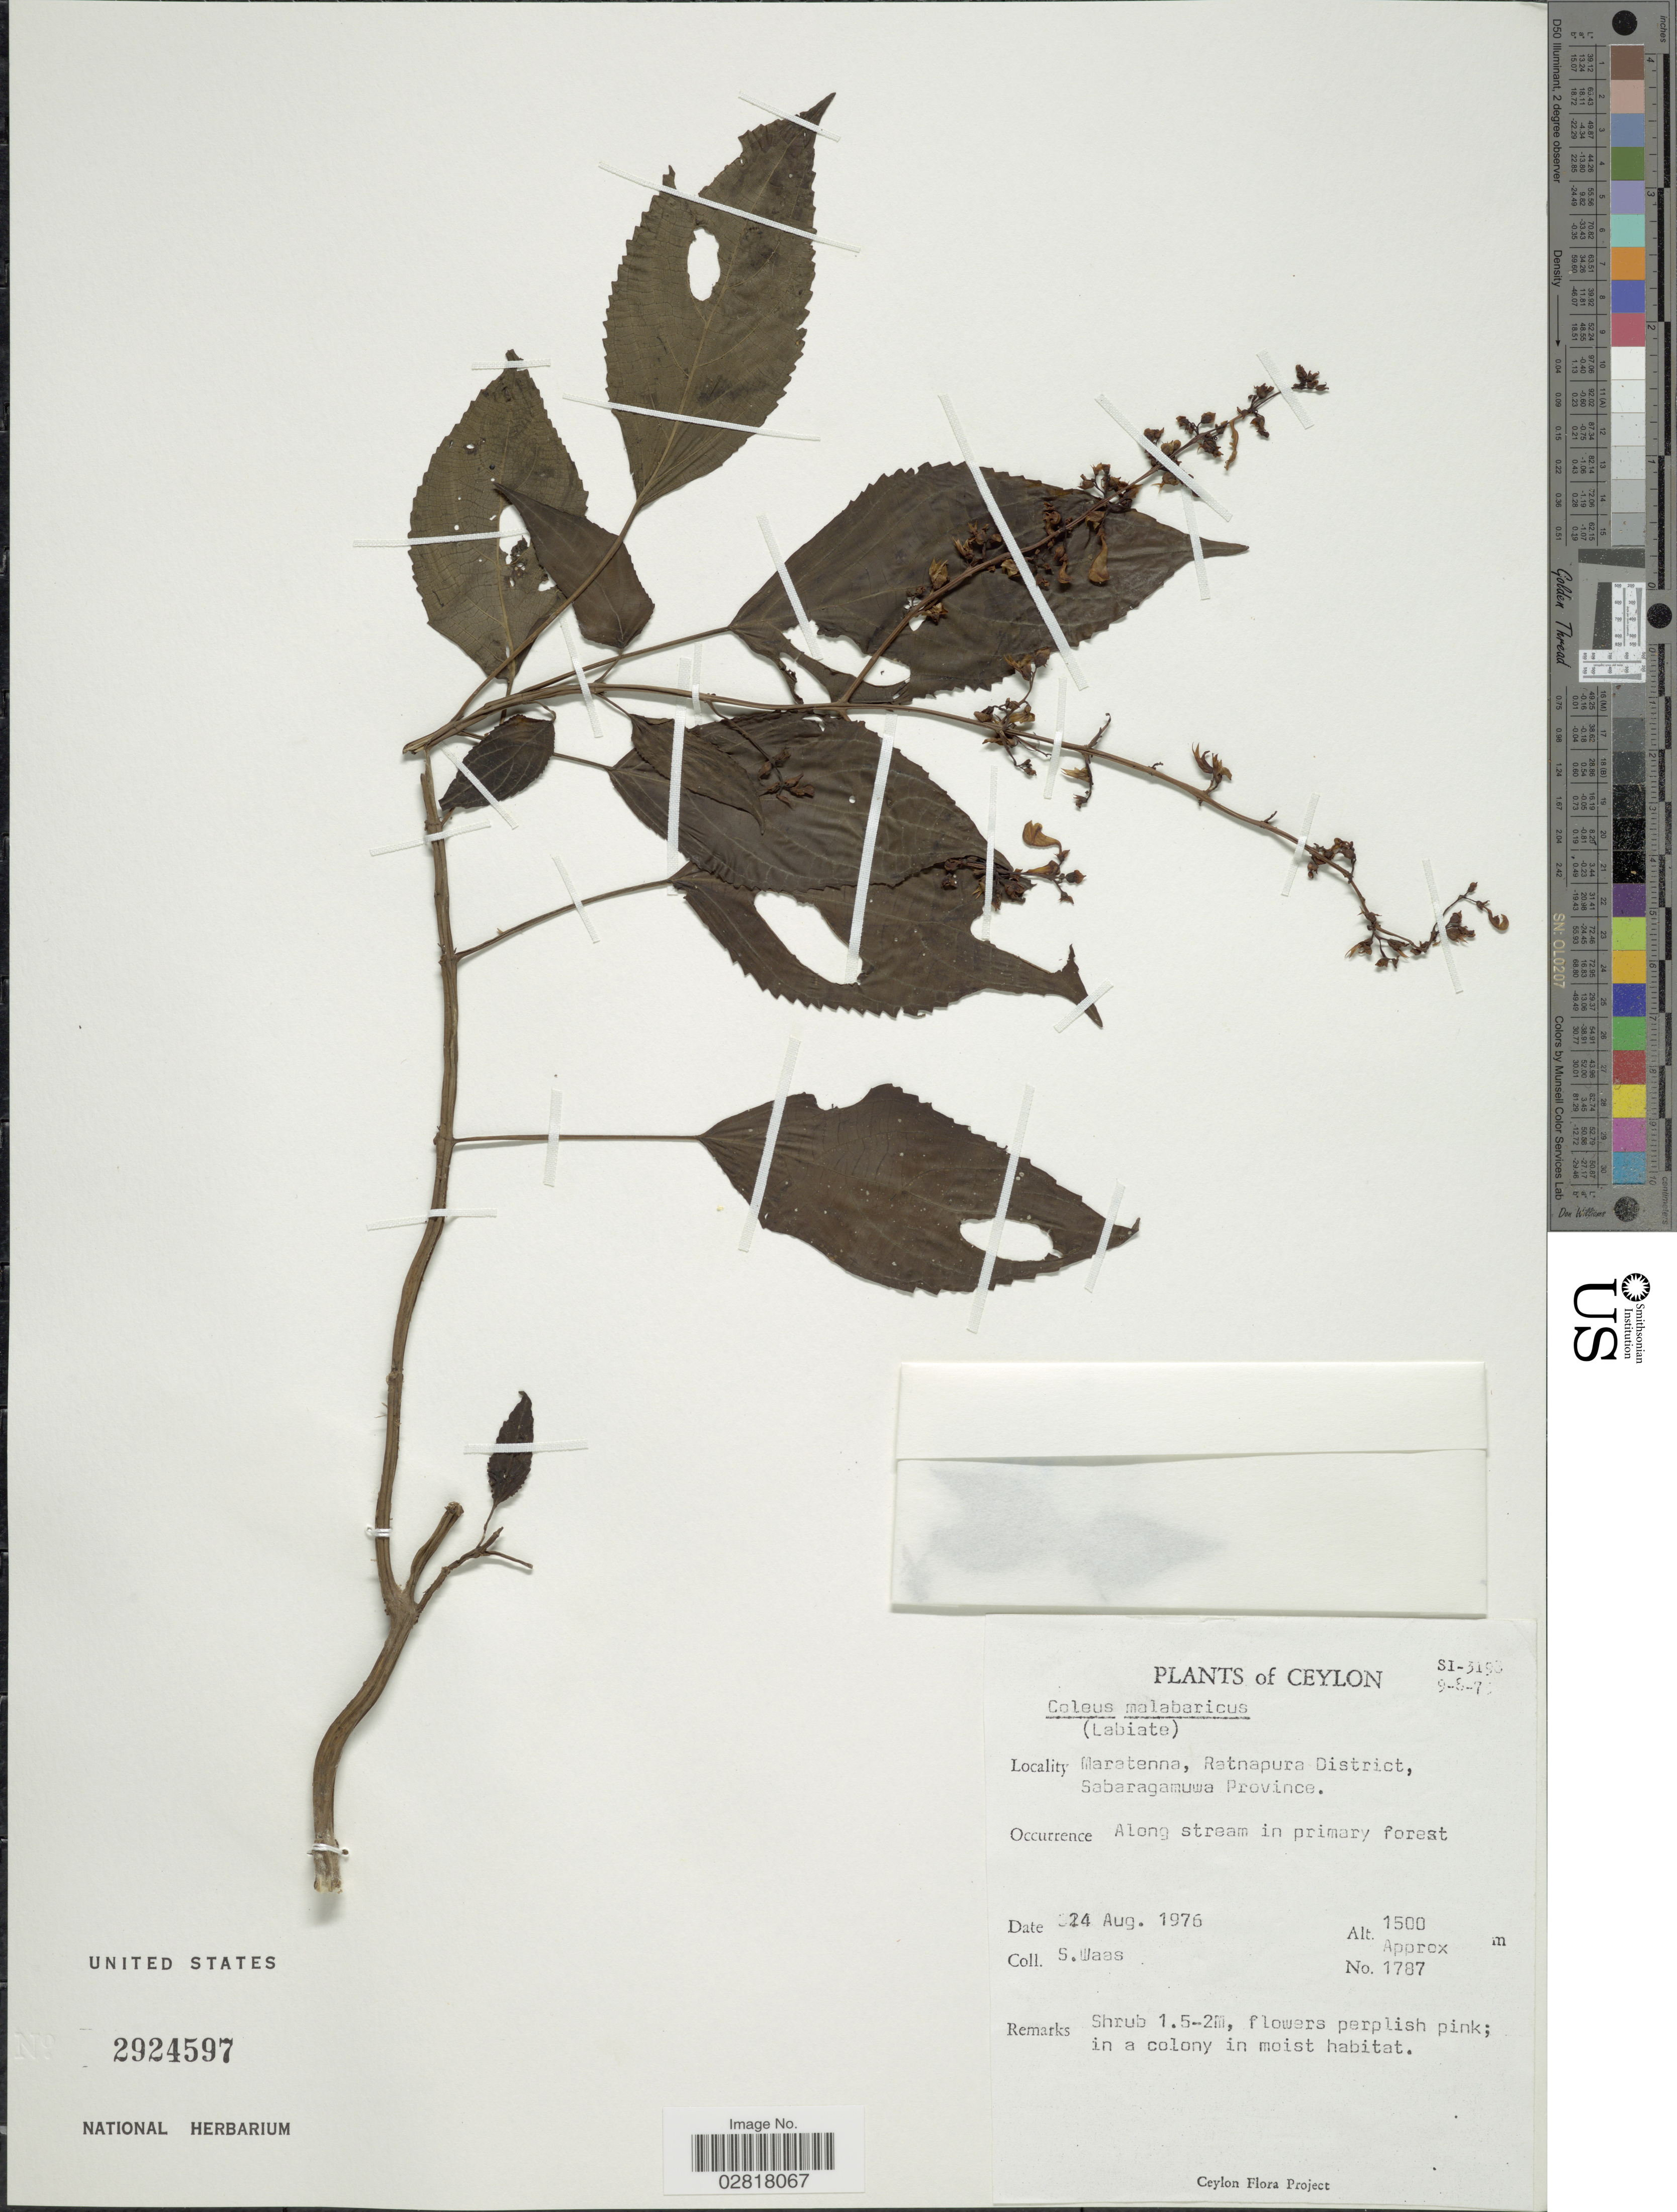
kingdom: Plantae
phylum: Tracheophyta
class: Magnoliopsida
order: Lamiales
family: Lamiaceae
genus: Plectranthus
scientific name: Plectranthus malabaricus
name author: (Benth.) R.H. Willemse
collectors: S. Waas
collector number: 1787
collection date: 1976-08-24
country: Sri Lanka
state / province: Sabaragamuwa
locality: Ceylon, Maratenna, Ratnapura District.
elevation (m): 1500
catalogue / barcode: US 2924597